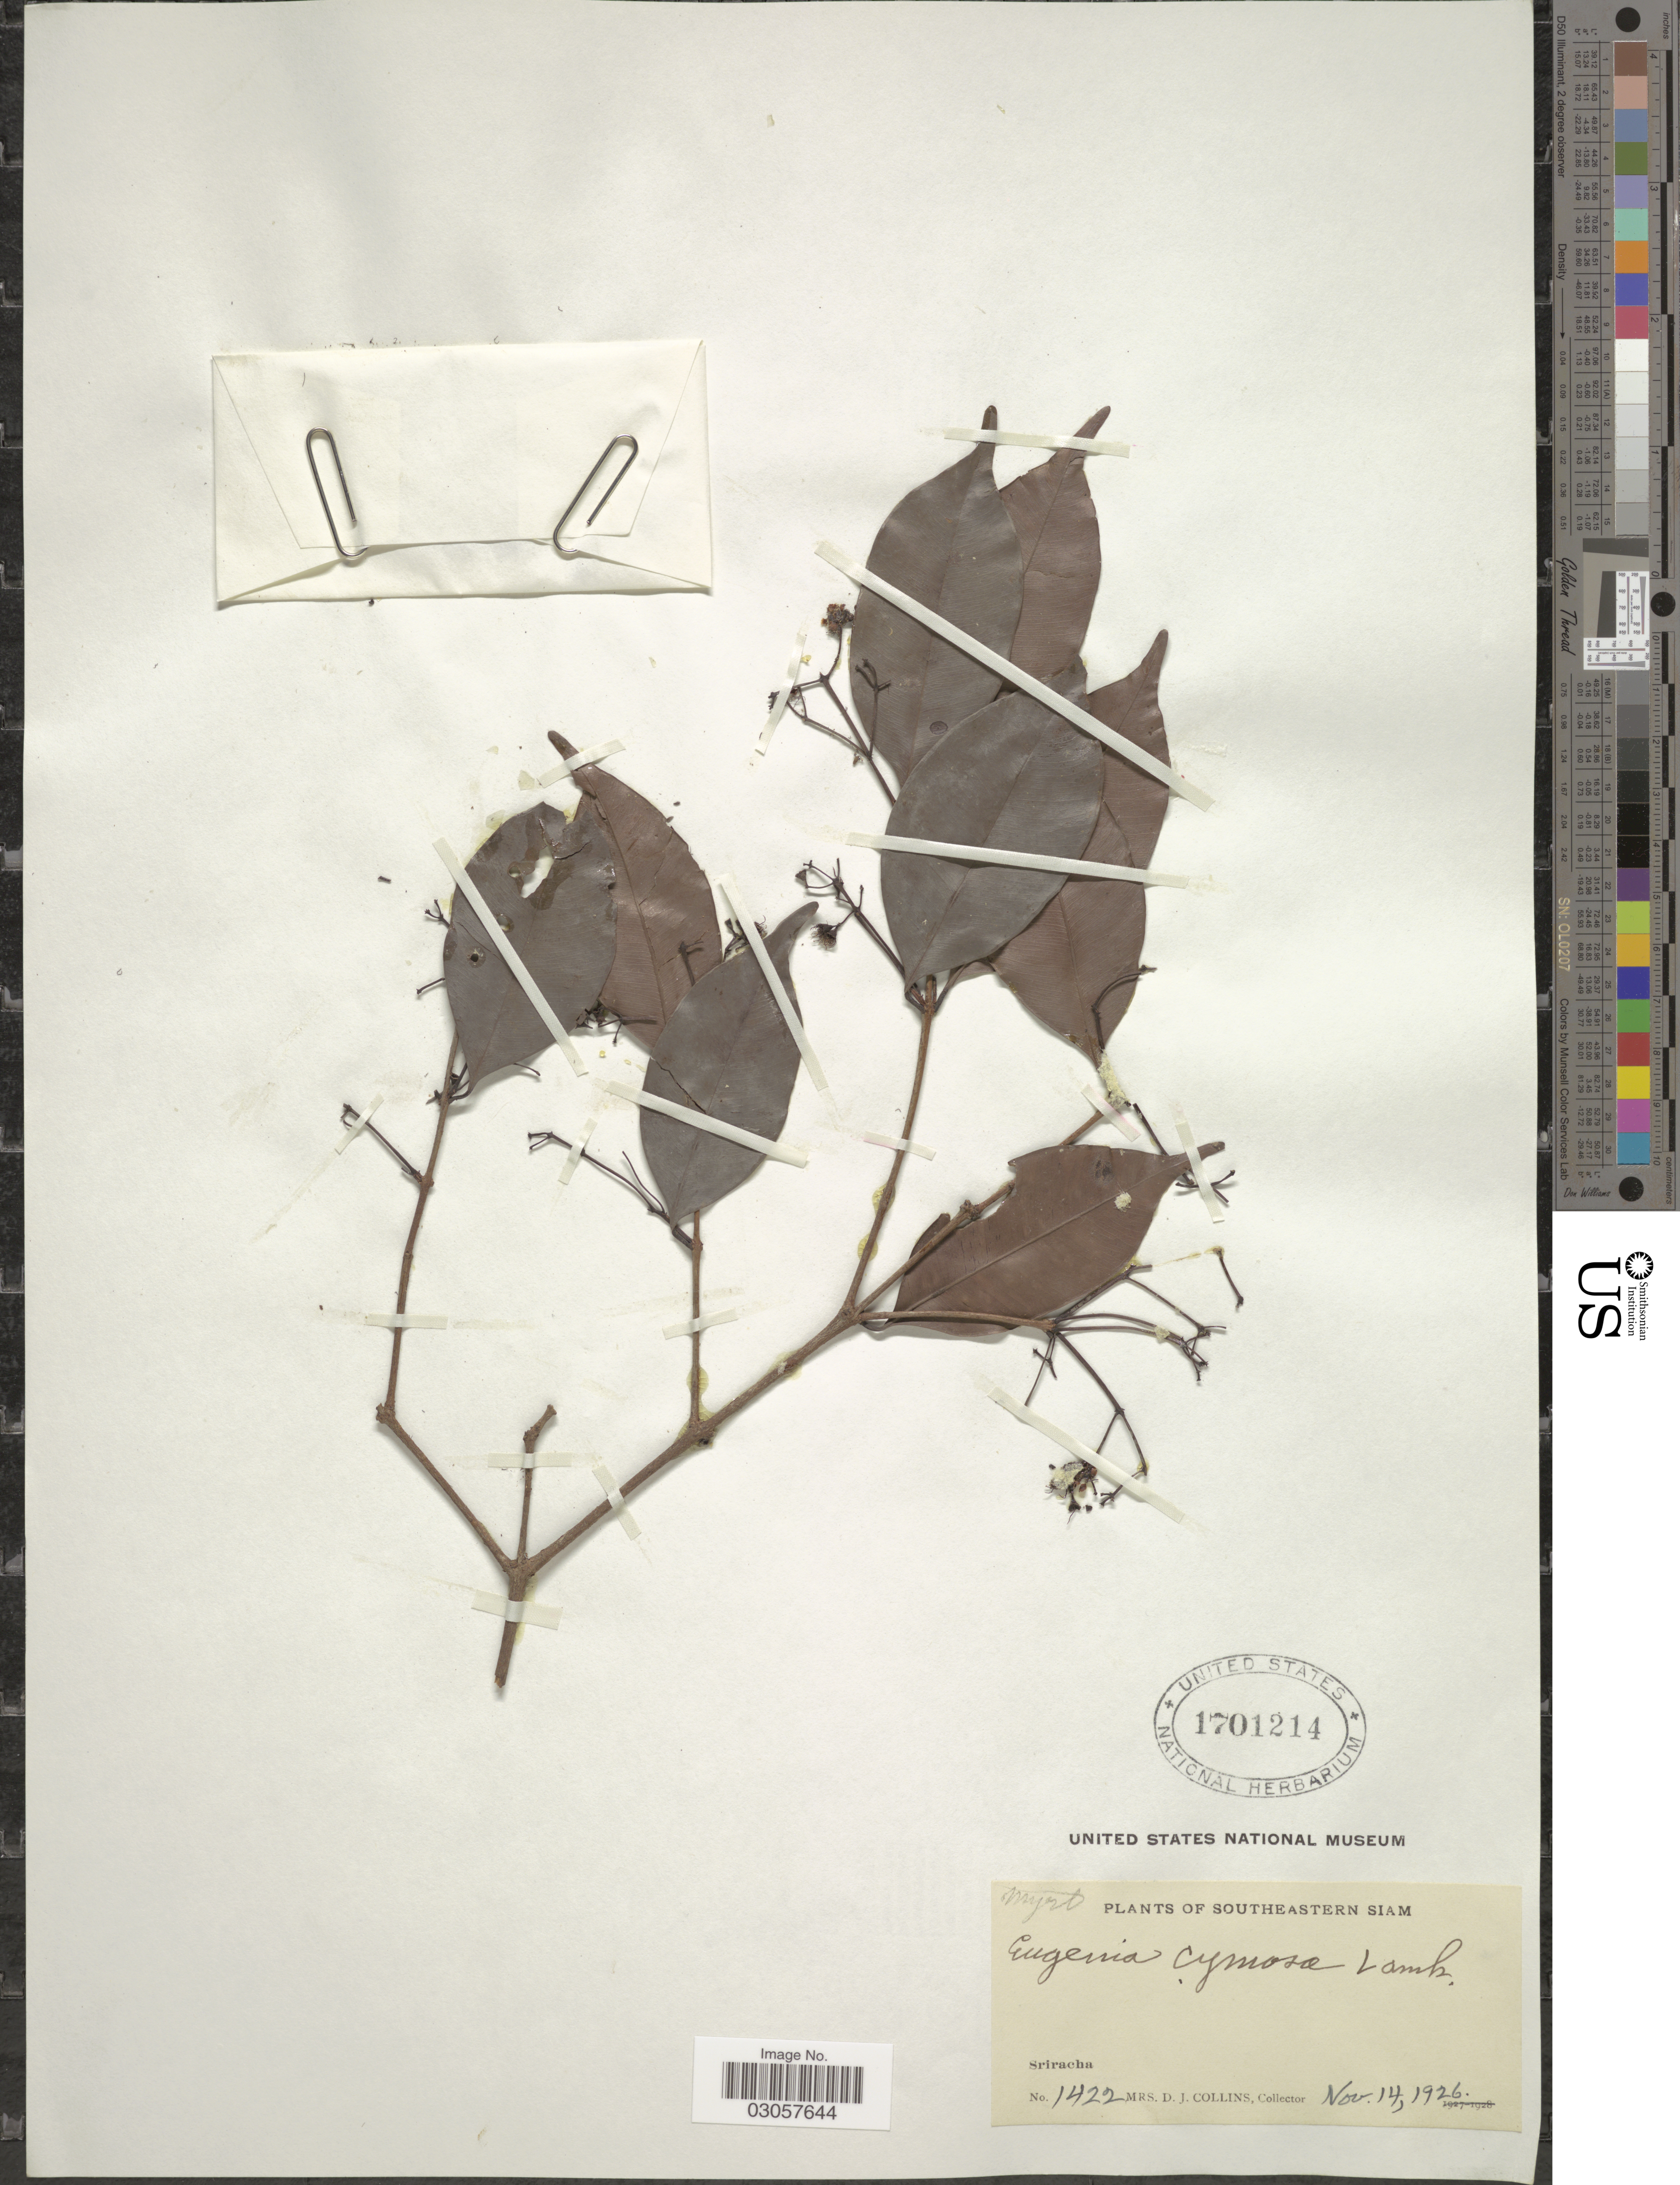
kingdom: Plantae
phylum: Tracheophyta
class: Magnoliopsida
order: Myrtales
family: Myrtaceae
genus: Syzygium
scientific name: Syzygium cymosum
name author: (Lam.) DC.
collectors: Mrs. D. J. Collins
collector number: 1422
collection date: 1926-11-14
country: Thailand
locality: Southeastern Siam. Sriracha.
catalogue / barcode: US 1701214